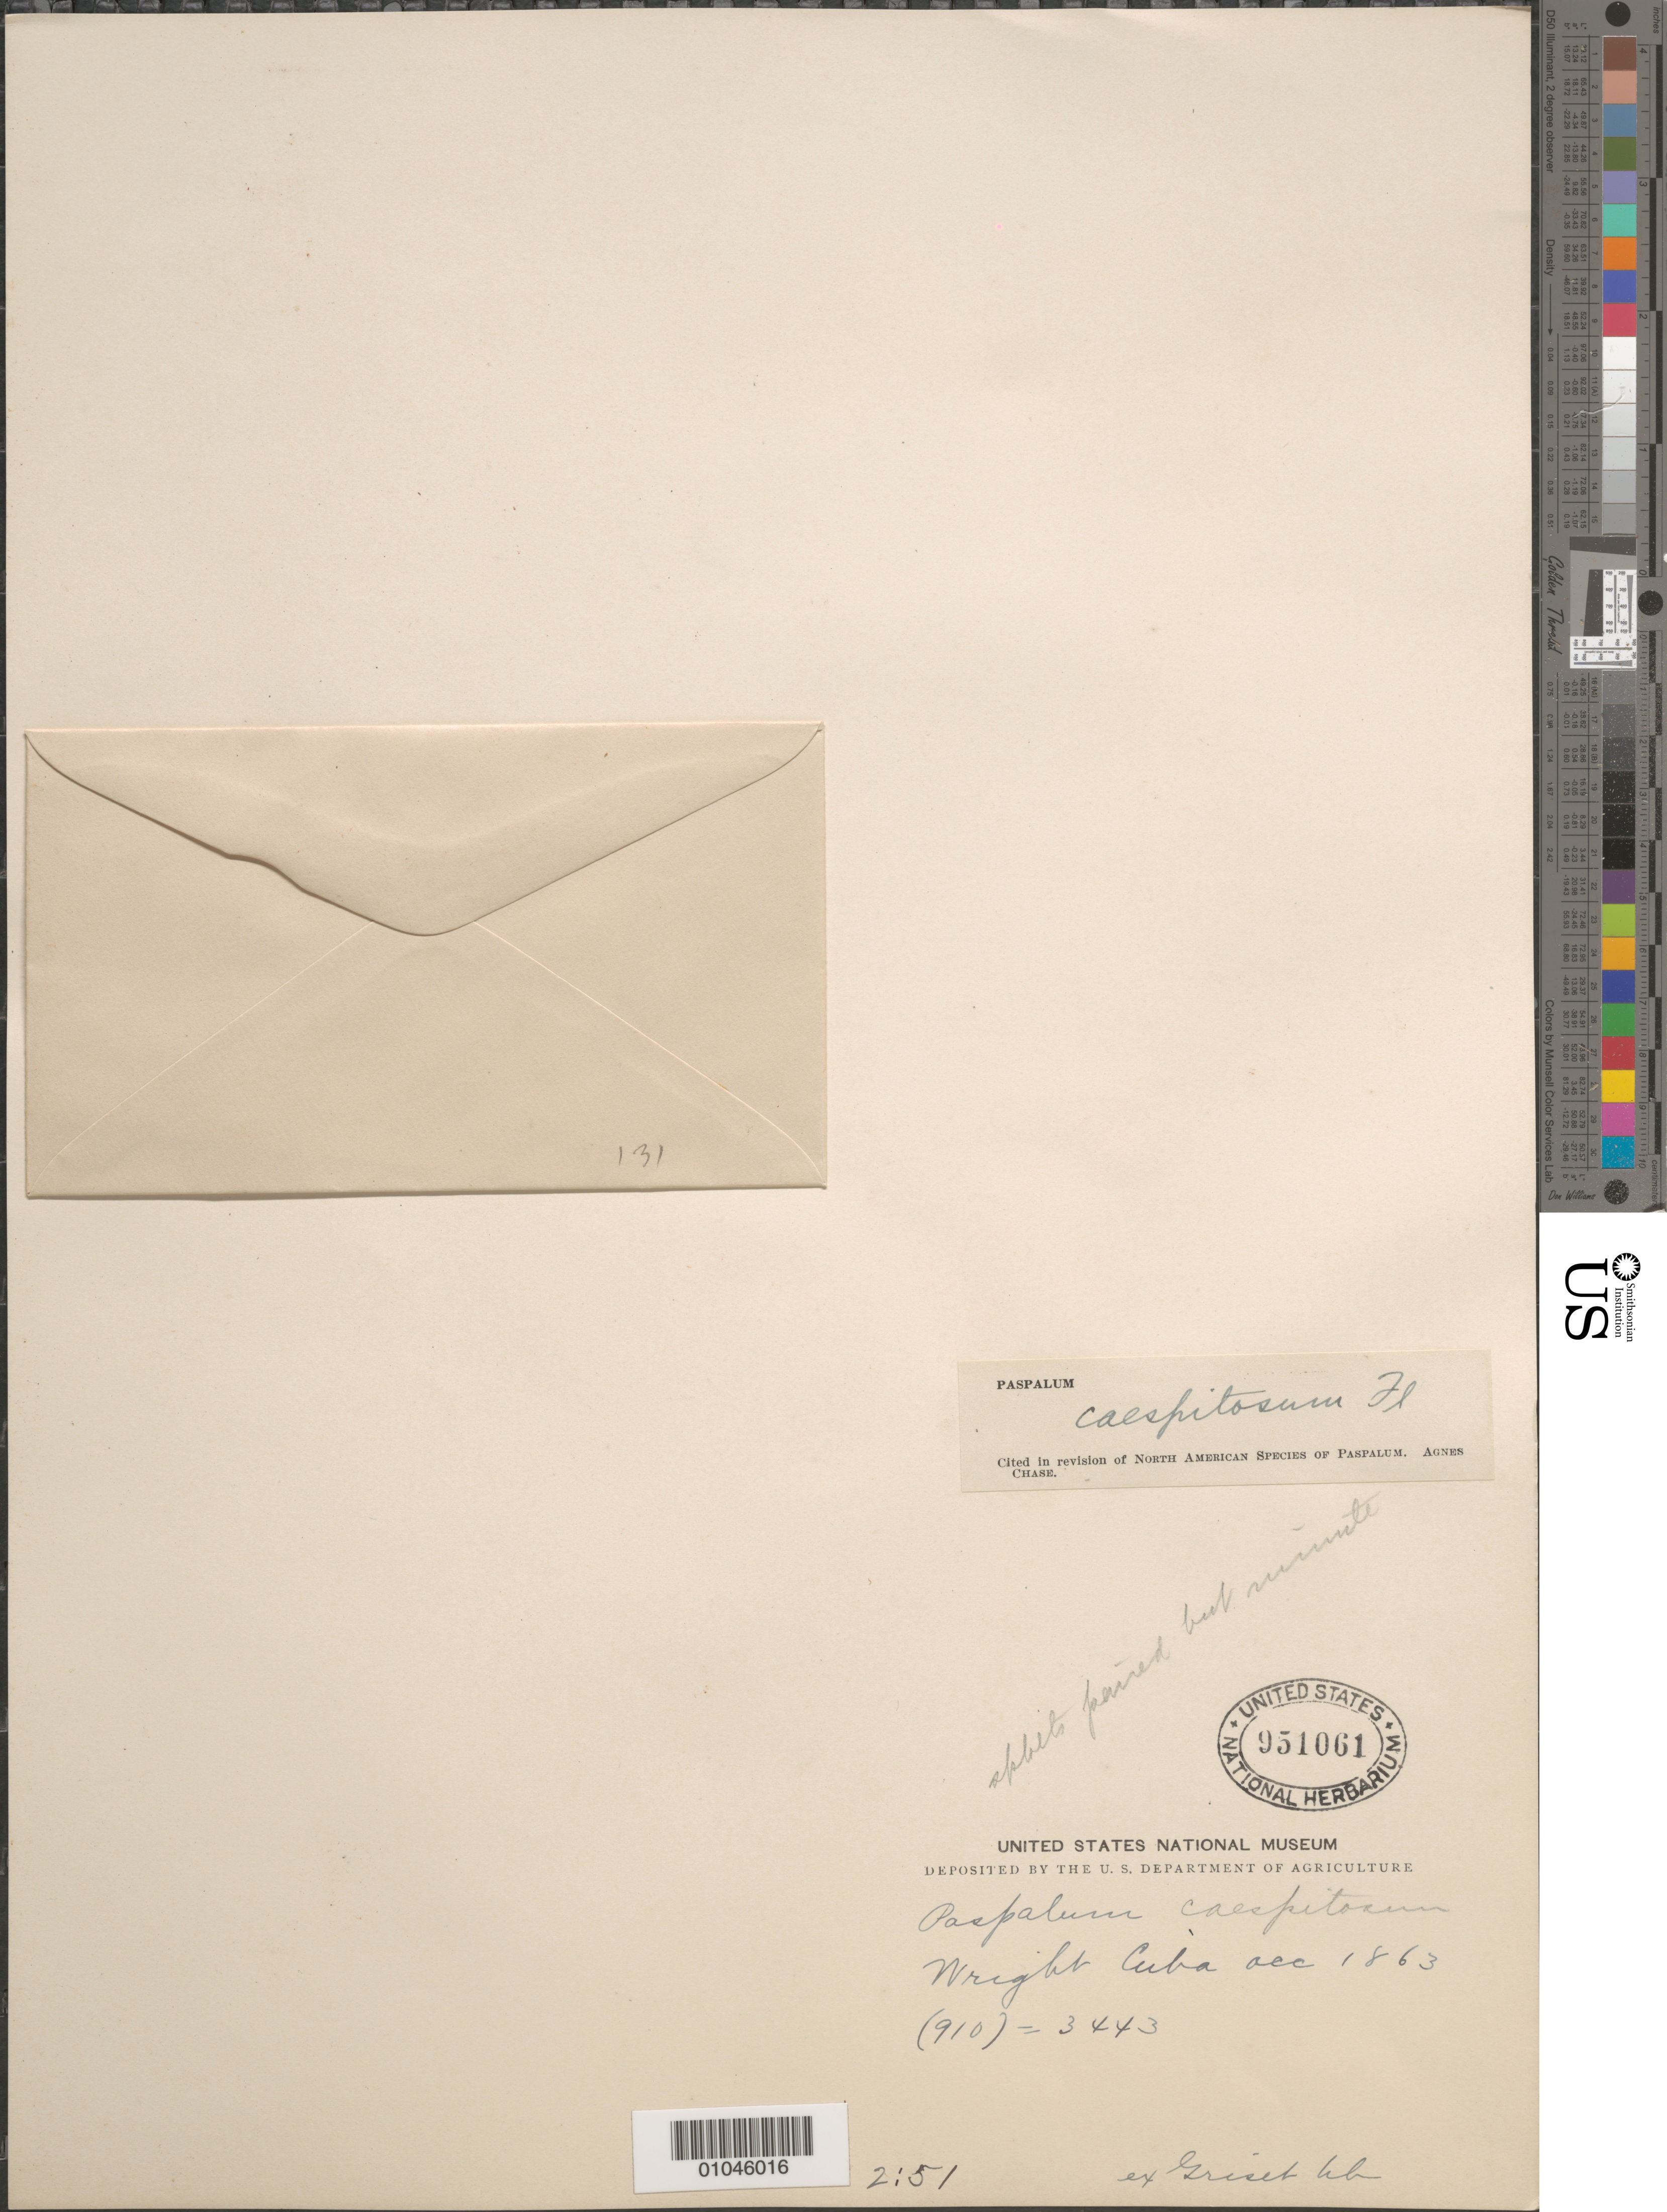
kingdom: Plantae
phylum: Tracheophyta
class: Liliopsida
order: Poales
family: Poaceae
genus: Paspalum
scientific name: Paspalum caespitosum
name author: Flüggé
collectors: C. Wright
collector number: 910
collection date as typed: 1863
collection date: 1863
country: Cuba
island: Cuba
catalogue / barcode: US 951061